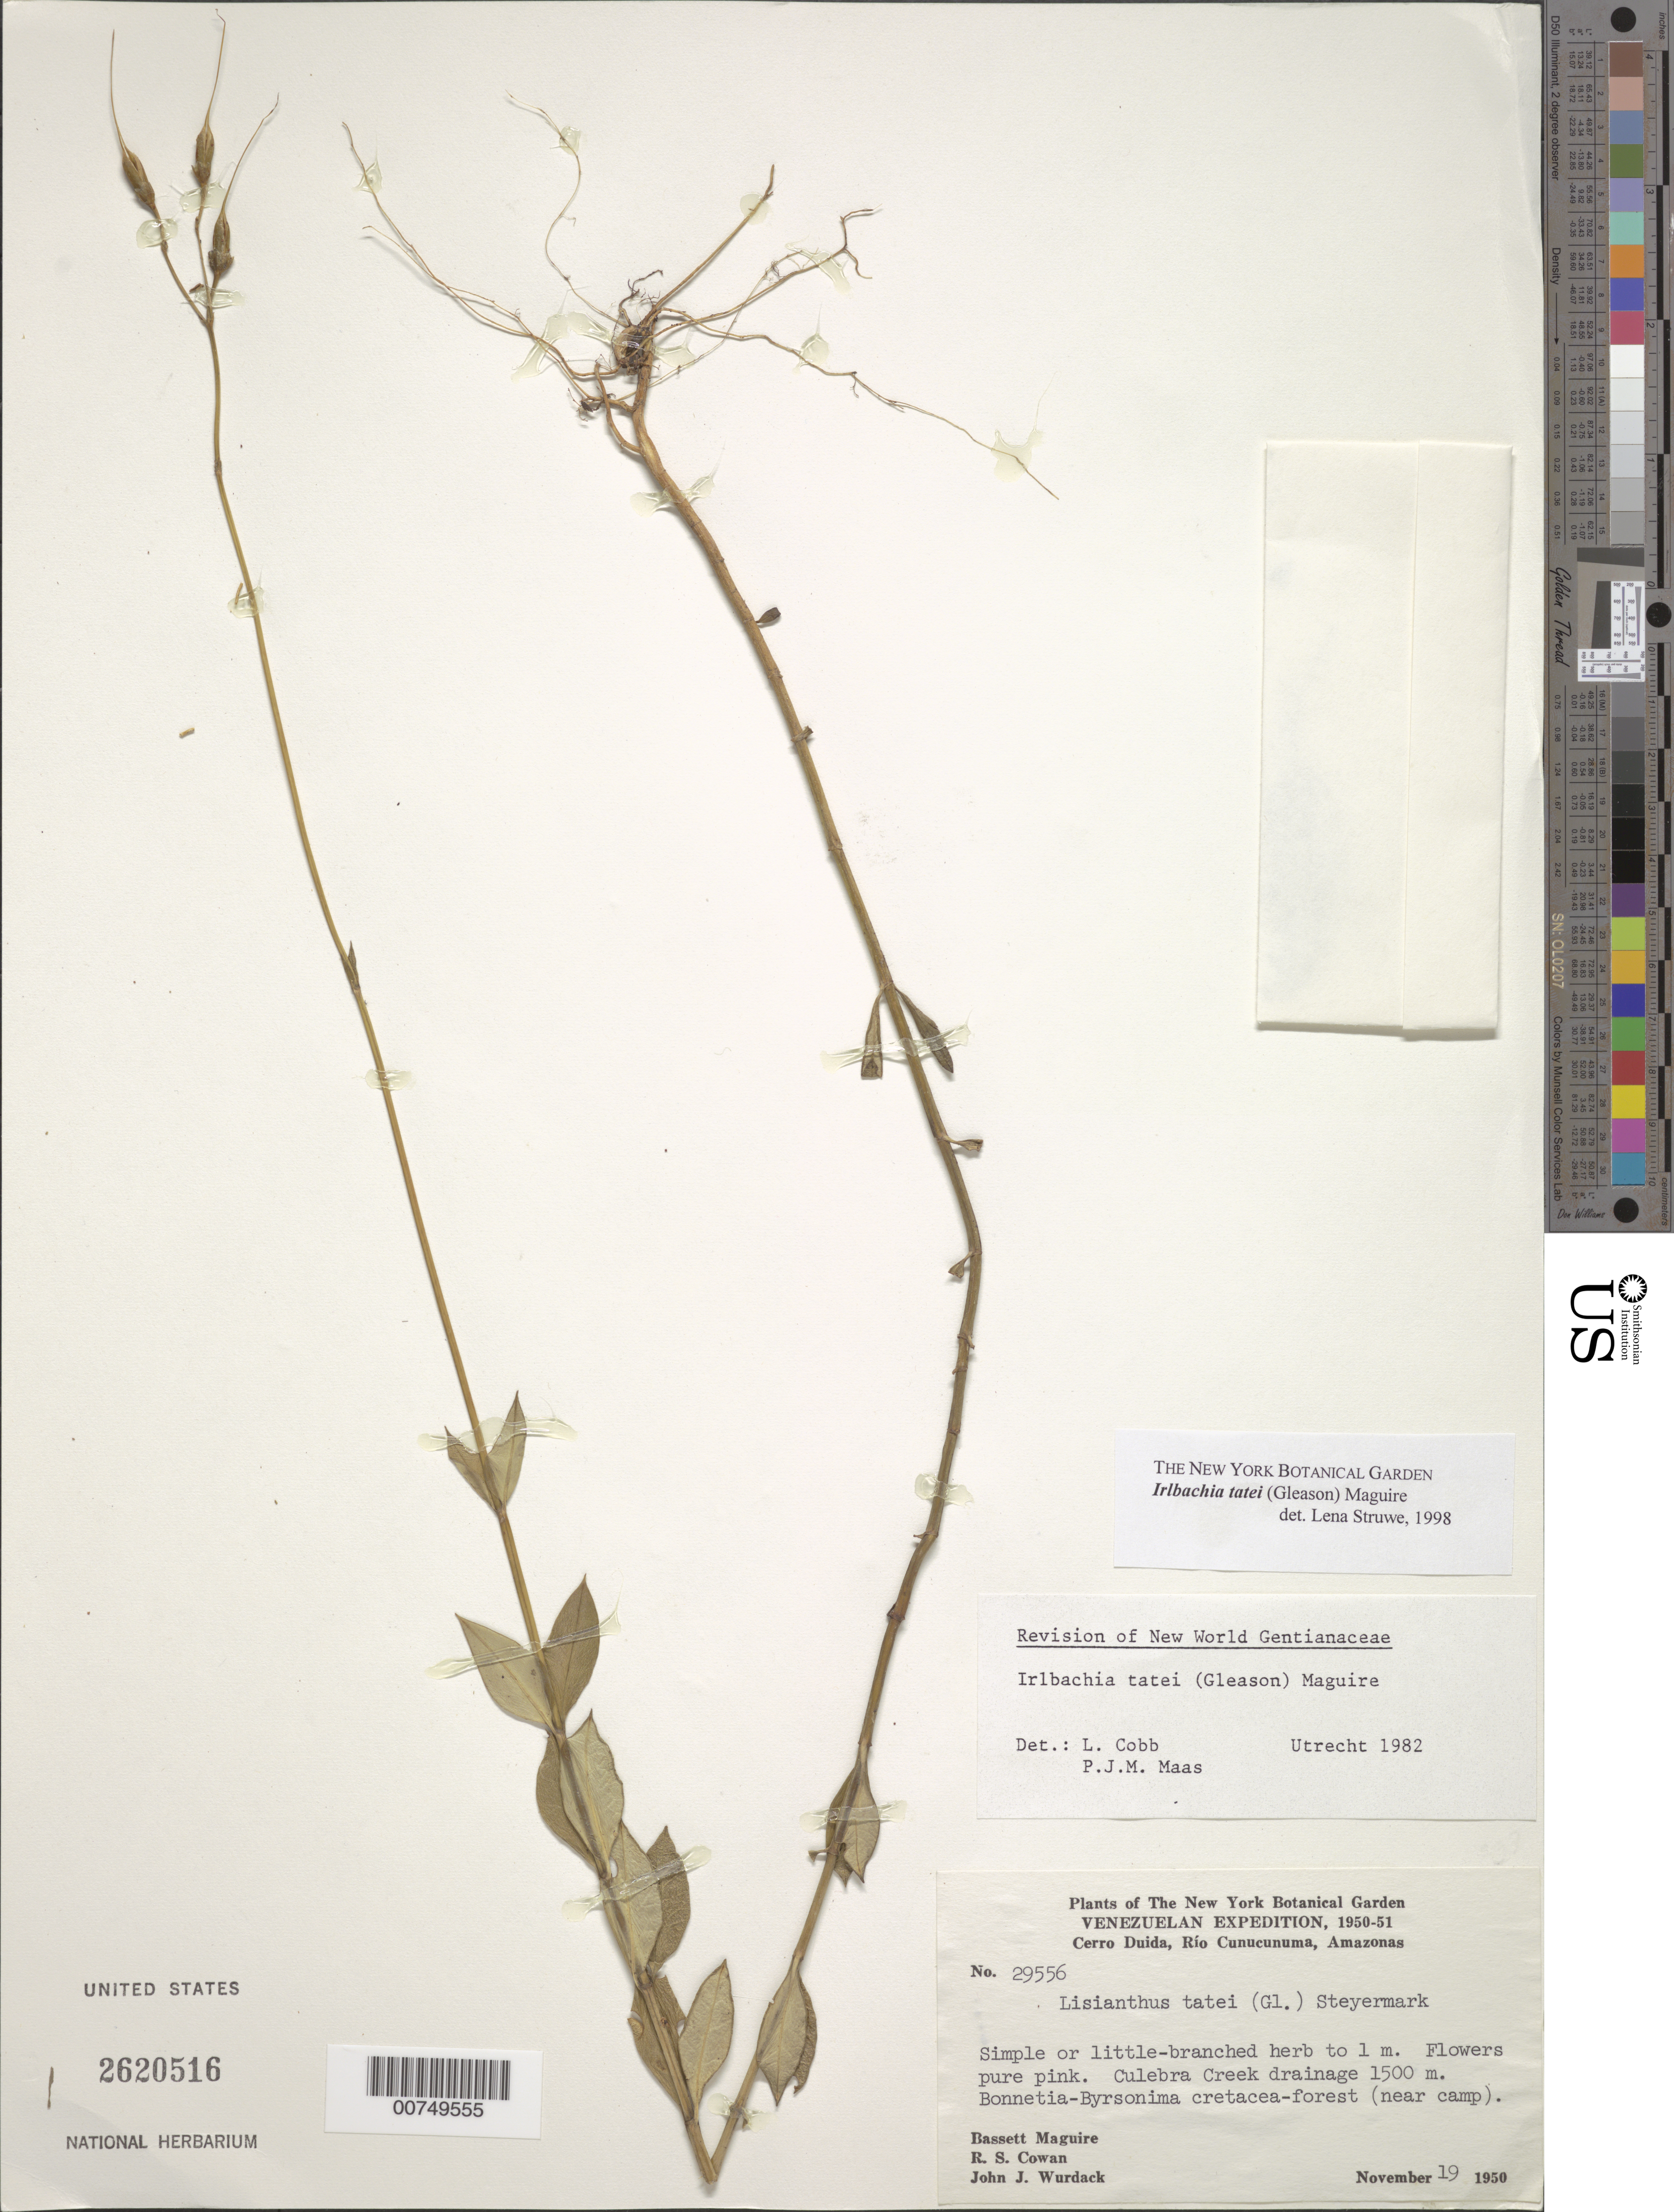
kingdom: Plantae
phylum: Tracheophyta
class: Magnoliopsida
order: Gentianales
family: Gentianaceae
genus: Irlbachia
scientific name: Irlbachia tatei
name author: (Gleason) Maguire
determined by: Struwe, L.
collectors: B. Maguire, R. S. Cowan & J. J. Wurdack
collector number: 29556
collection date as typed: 19-Nov-50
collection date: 1950-11-19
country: Venezuela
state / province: Amazonas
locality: Cerro Duida, Río Cunucunuma, Culebra Creek drainage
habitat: Bonnetia-Byrsonima cretacea-forest (near camp)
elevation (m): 1500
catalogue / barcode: US 2620516